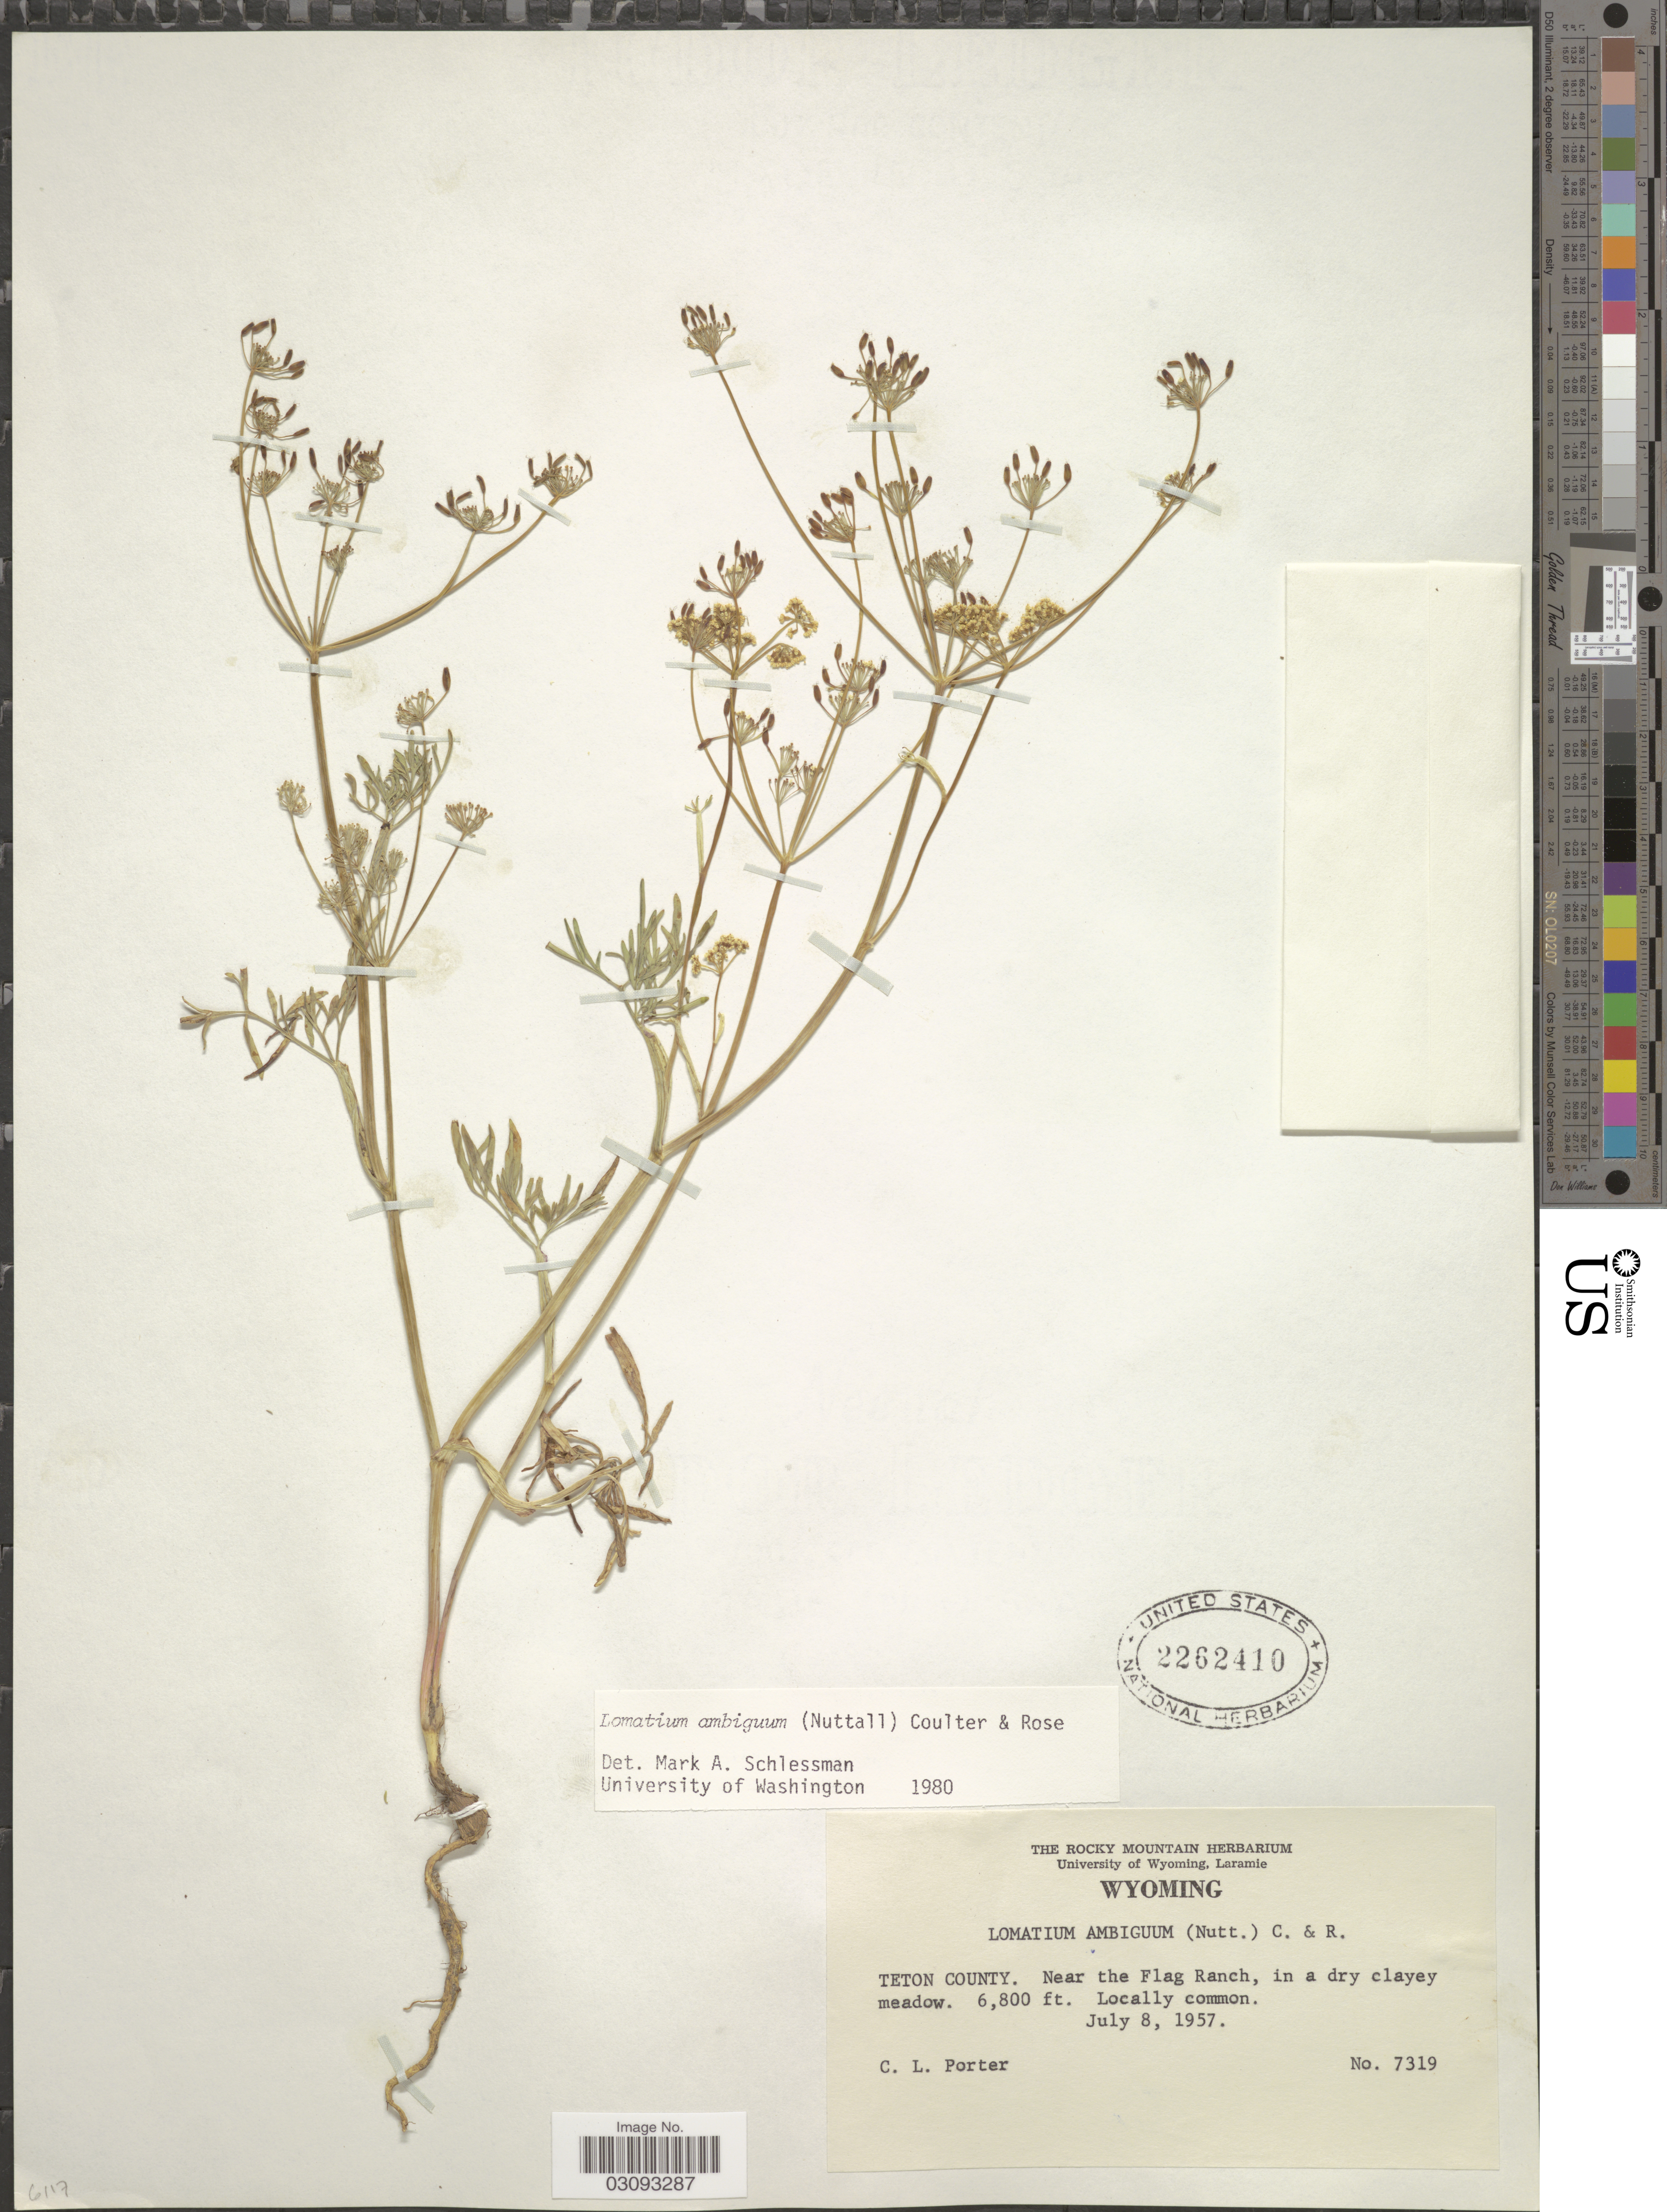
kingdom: Plantae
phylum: Tracheophyta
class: Magnoliopsida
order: Apiales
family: Apiaceae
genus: Lomatium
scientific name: Lomatium ambiguum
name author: (Nutt.) Coult. & Rose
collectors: C. L. Porter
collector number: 7319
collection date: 1957-07-08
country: United States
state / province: Wyoming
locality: Teton County. Near the Flag Ranch, in a dry clayey meadow.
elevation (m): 2073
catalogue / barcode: US 2262410